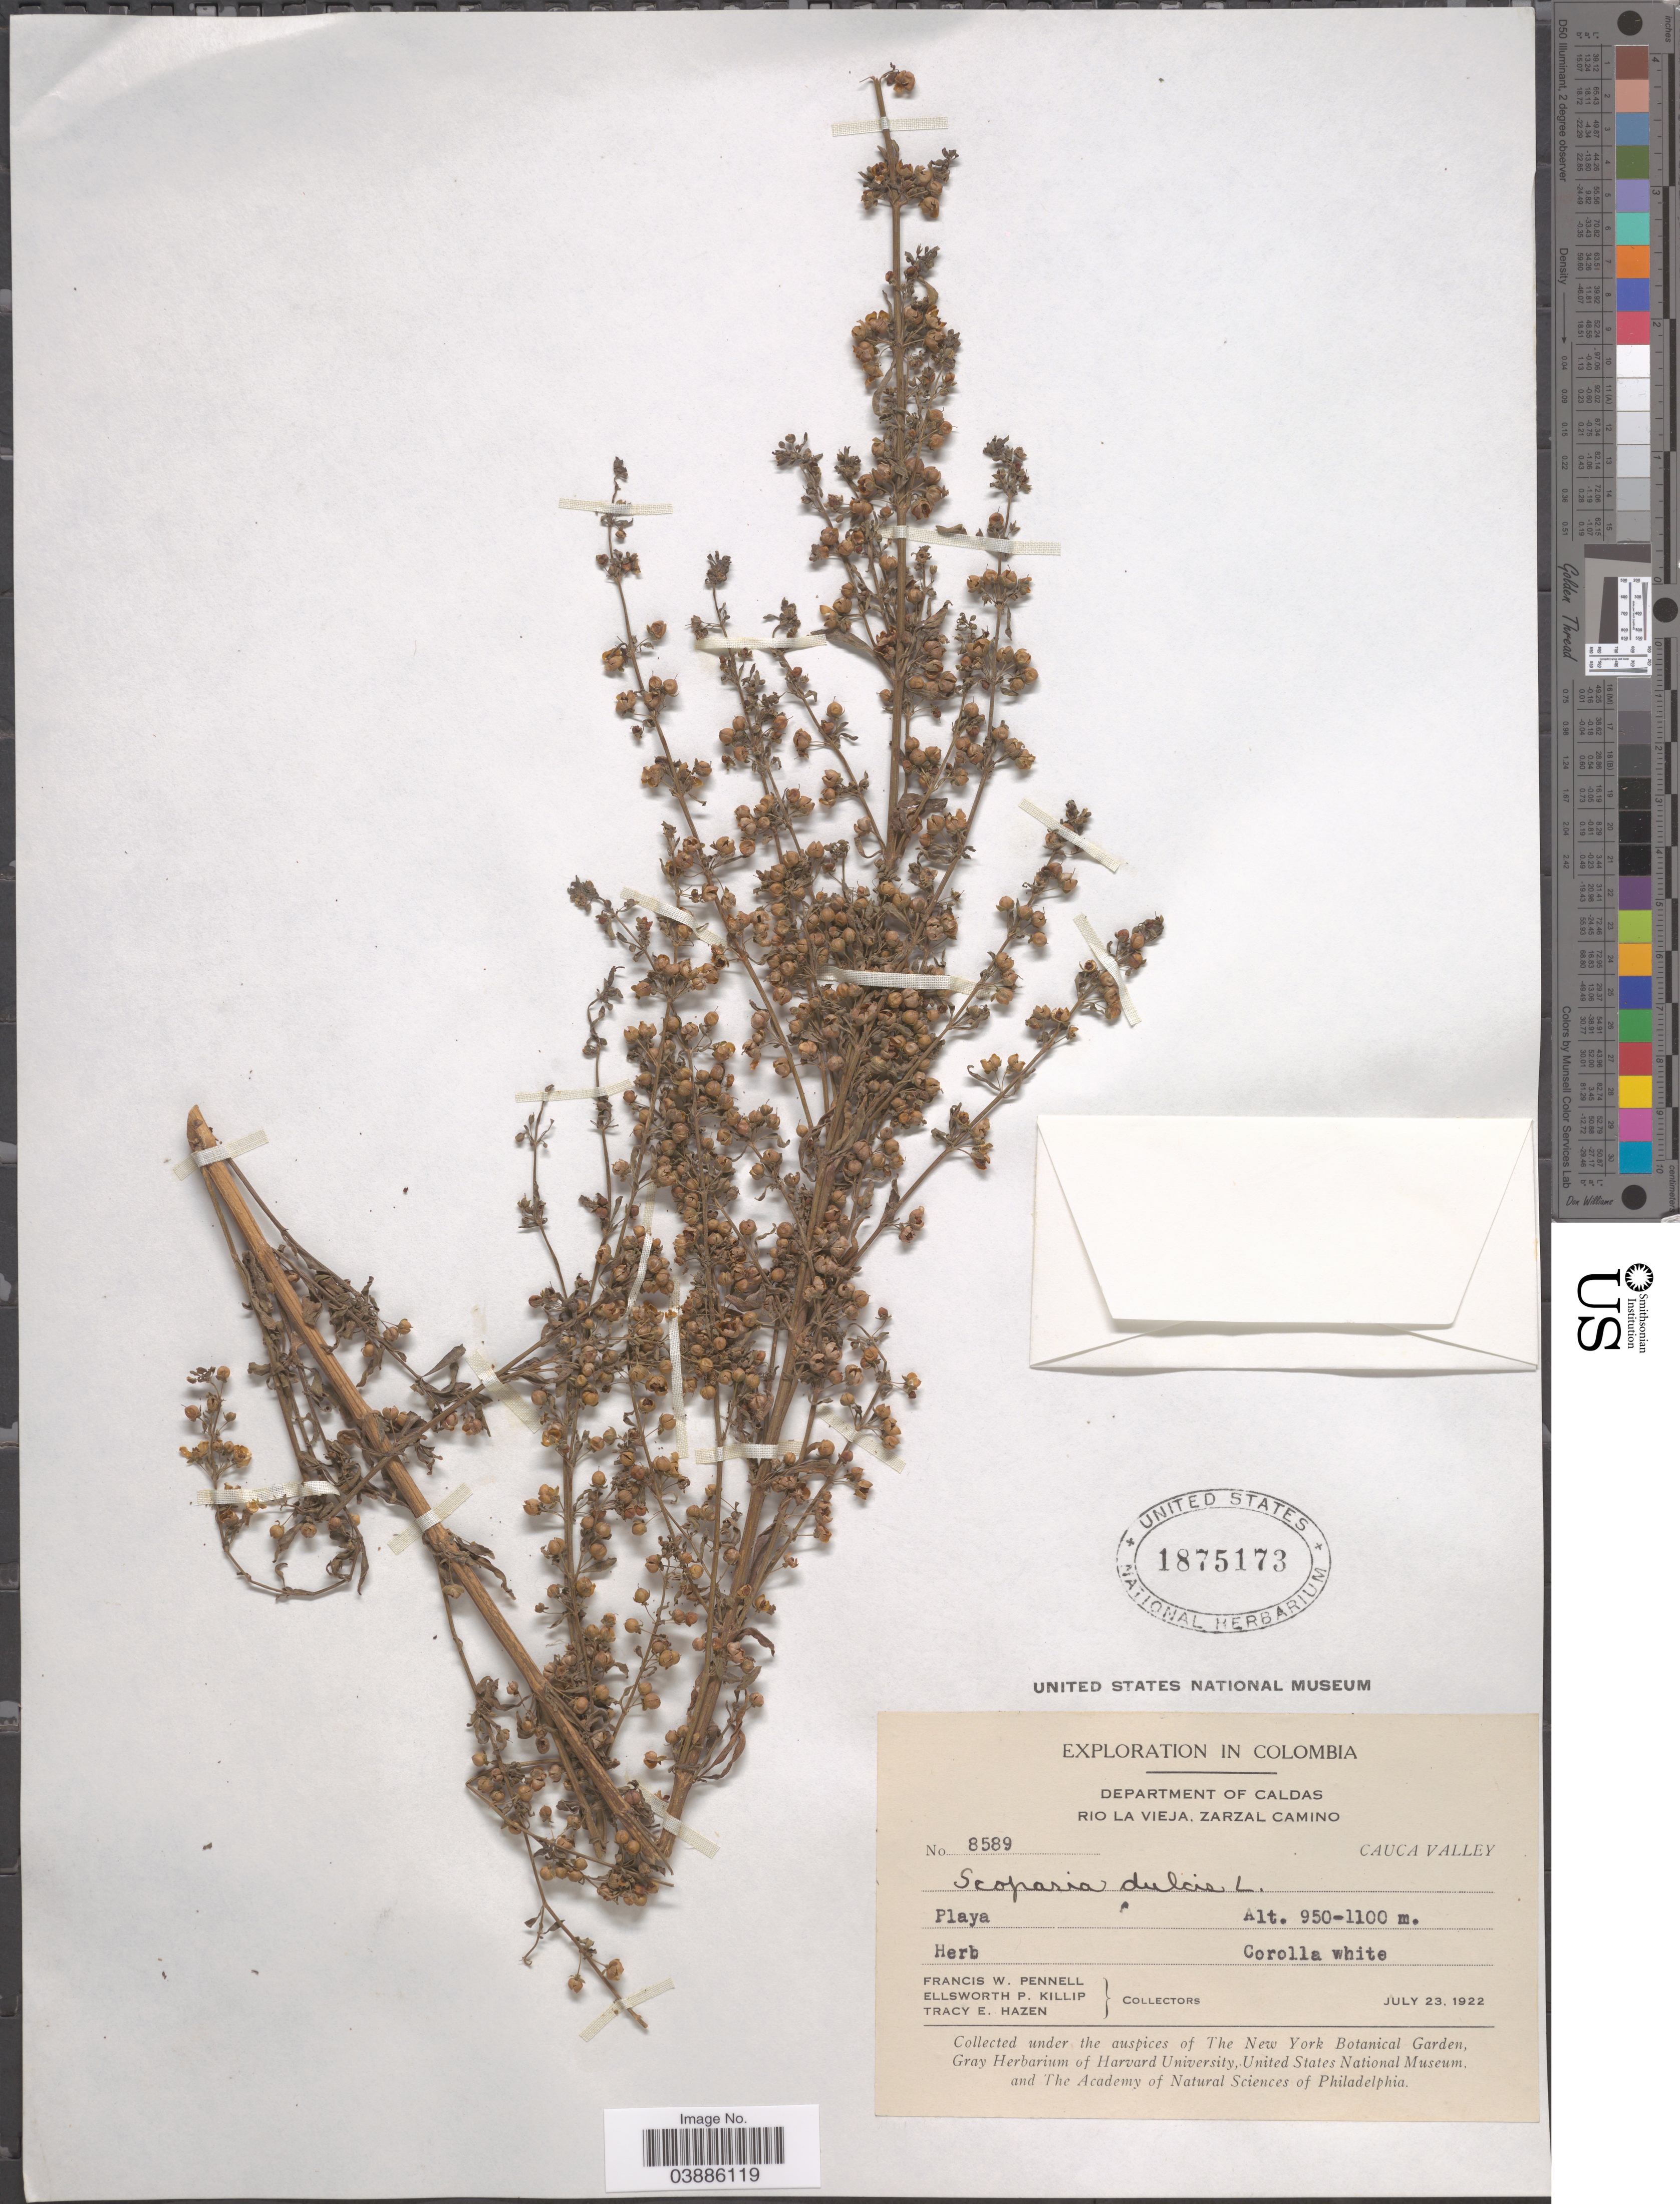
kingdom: Plantae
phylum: Tracheophyta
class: Magnoliopsida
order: Lamiales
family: Plantaginaceae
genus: Scoparia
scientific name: Scoparia dulcis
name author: L.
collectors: F. W. Pennell, E. P. Killip & T. E. Hazen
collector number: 8589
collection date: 1922-07-23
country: Colombia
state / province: Caldas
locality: Department of Caldas. Rio La Vieja, Zarzal Camino. Cauca Valley.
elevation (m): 950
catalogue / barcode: US 1875173